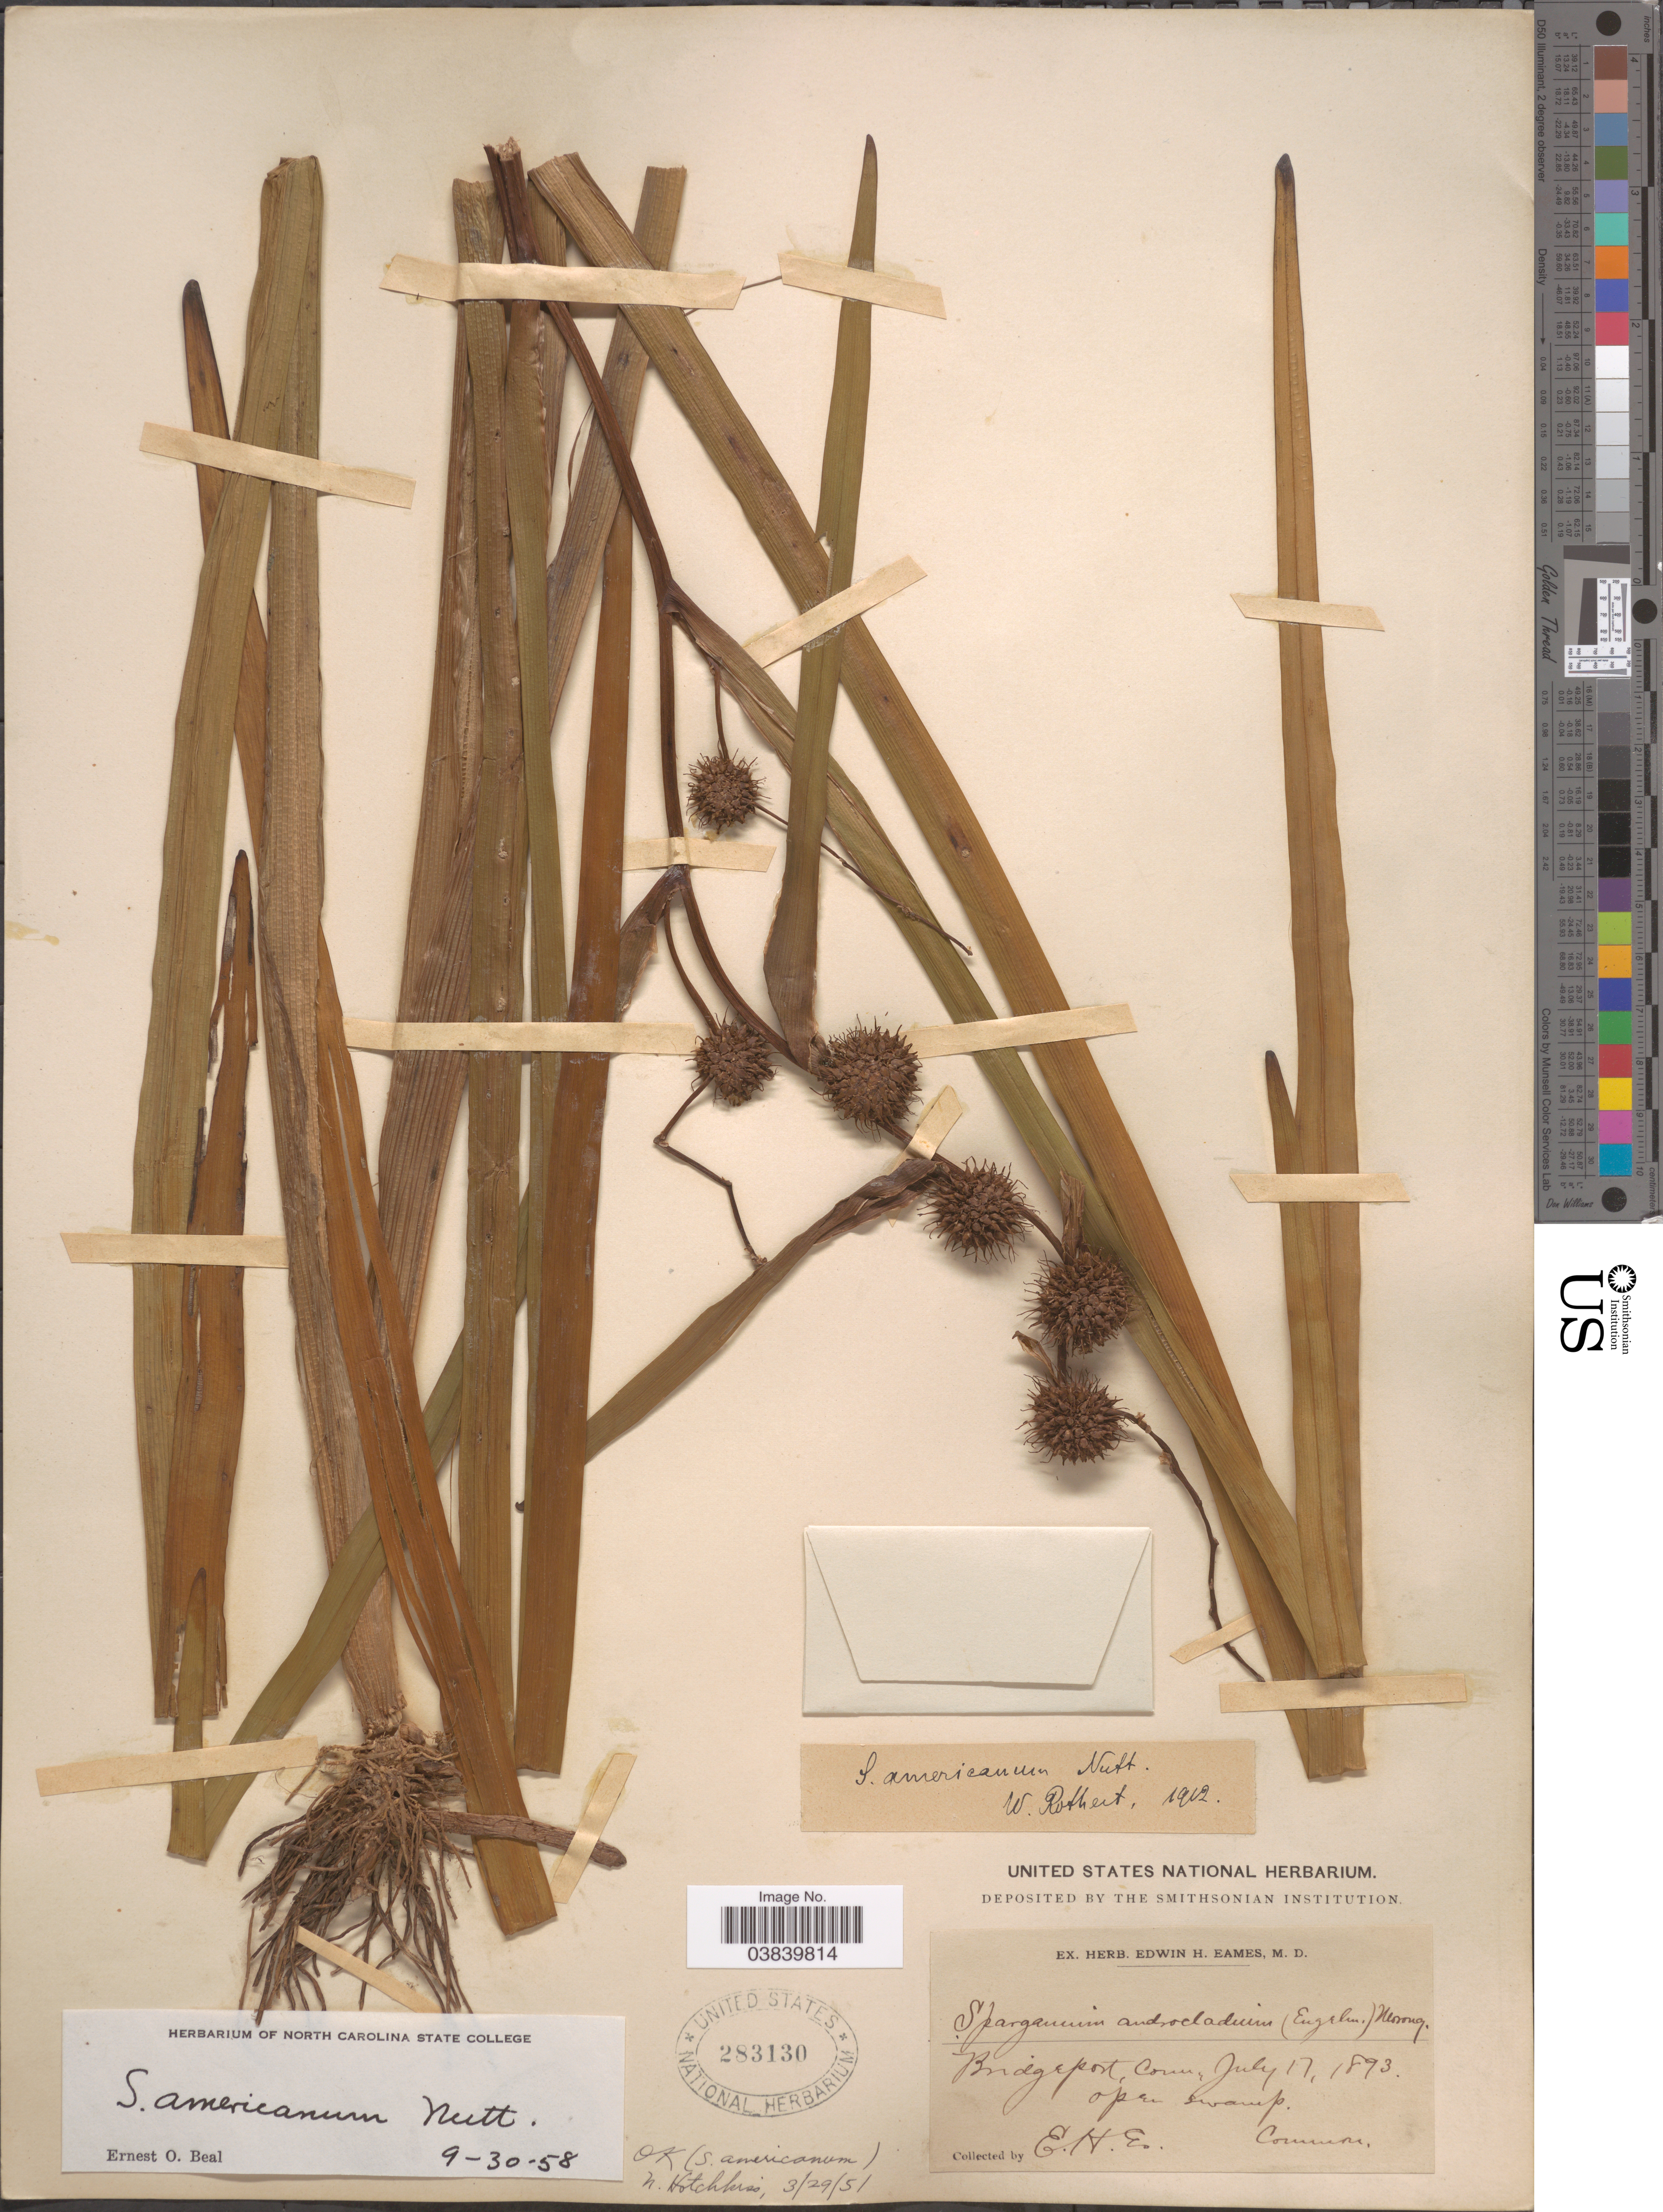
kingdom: Plantae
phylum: Tracheophyta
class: Liliopsida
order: Poales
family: Typhaceae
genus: Sparganium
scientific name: Sparganium americanum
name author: Nutt.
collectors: E. H. Eames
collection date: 1893-07-17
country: United States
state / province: Connecticut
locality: Bridgeport.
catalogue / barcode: US 283130